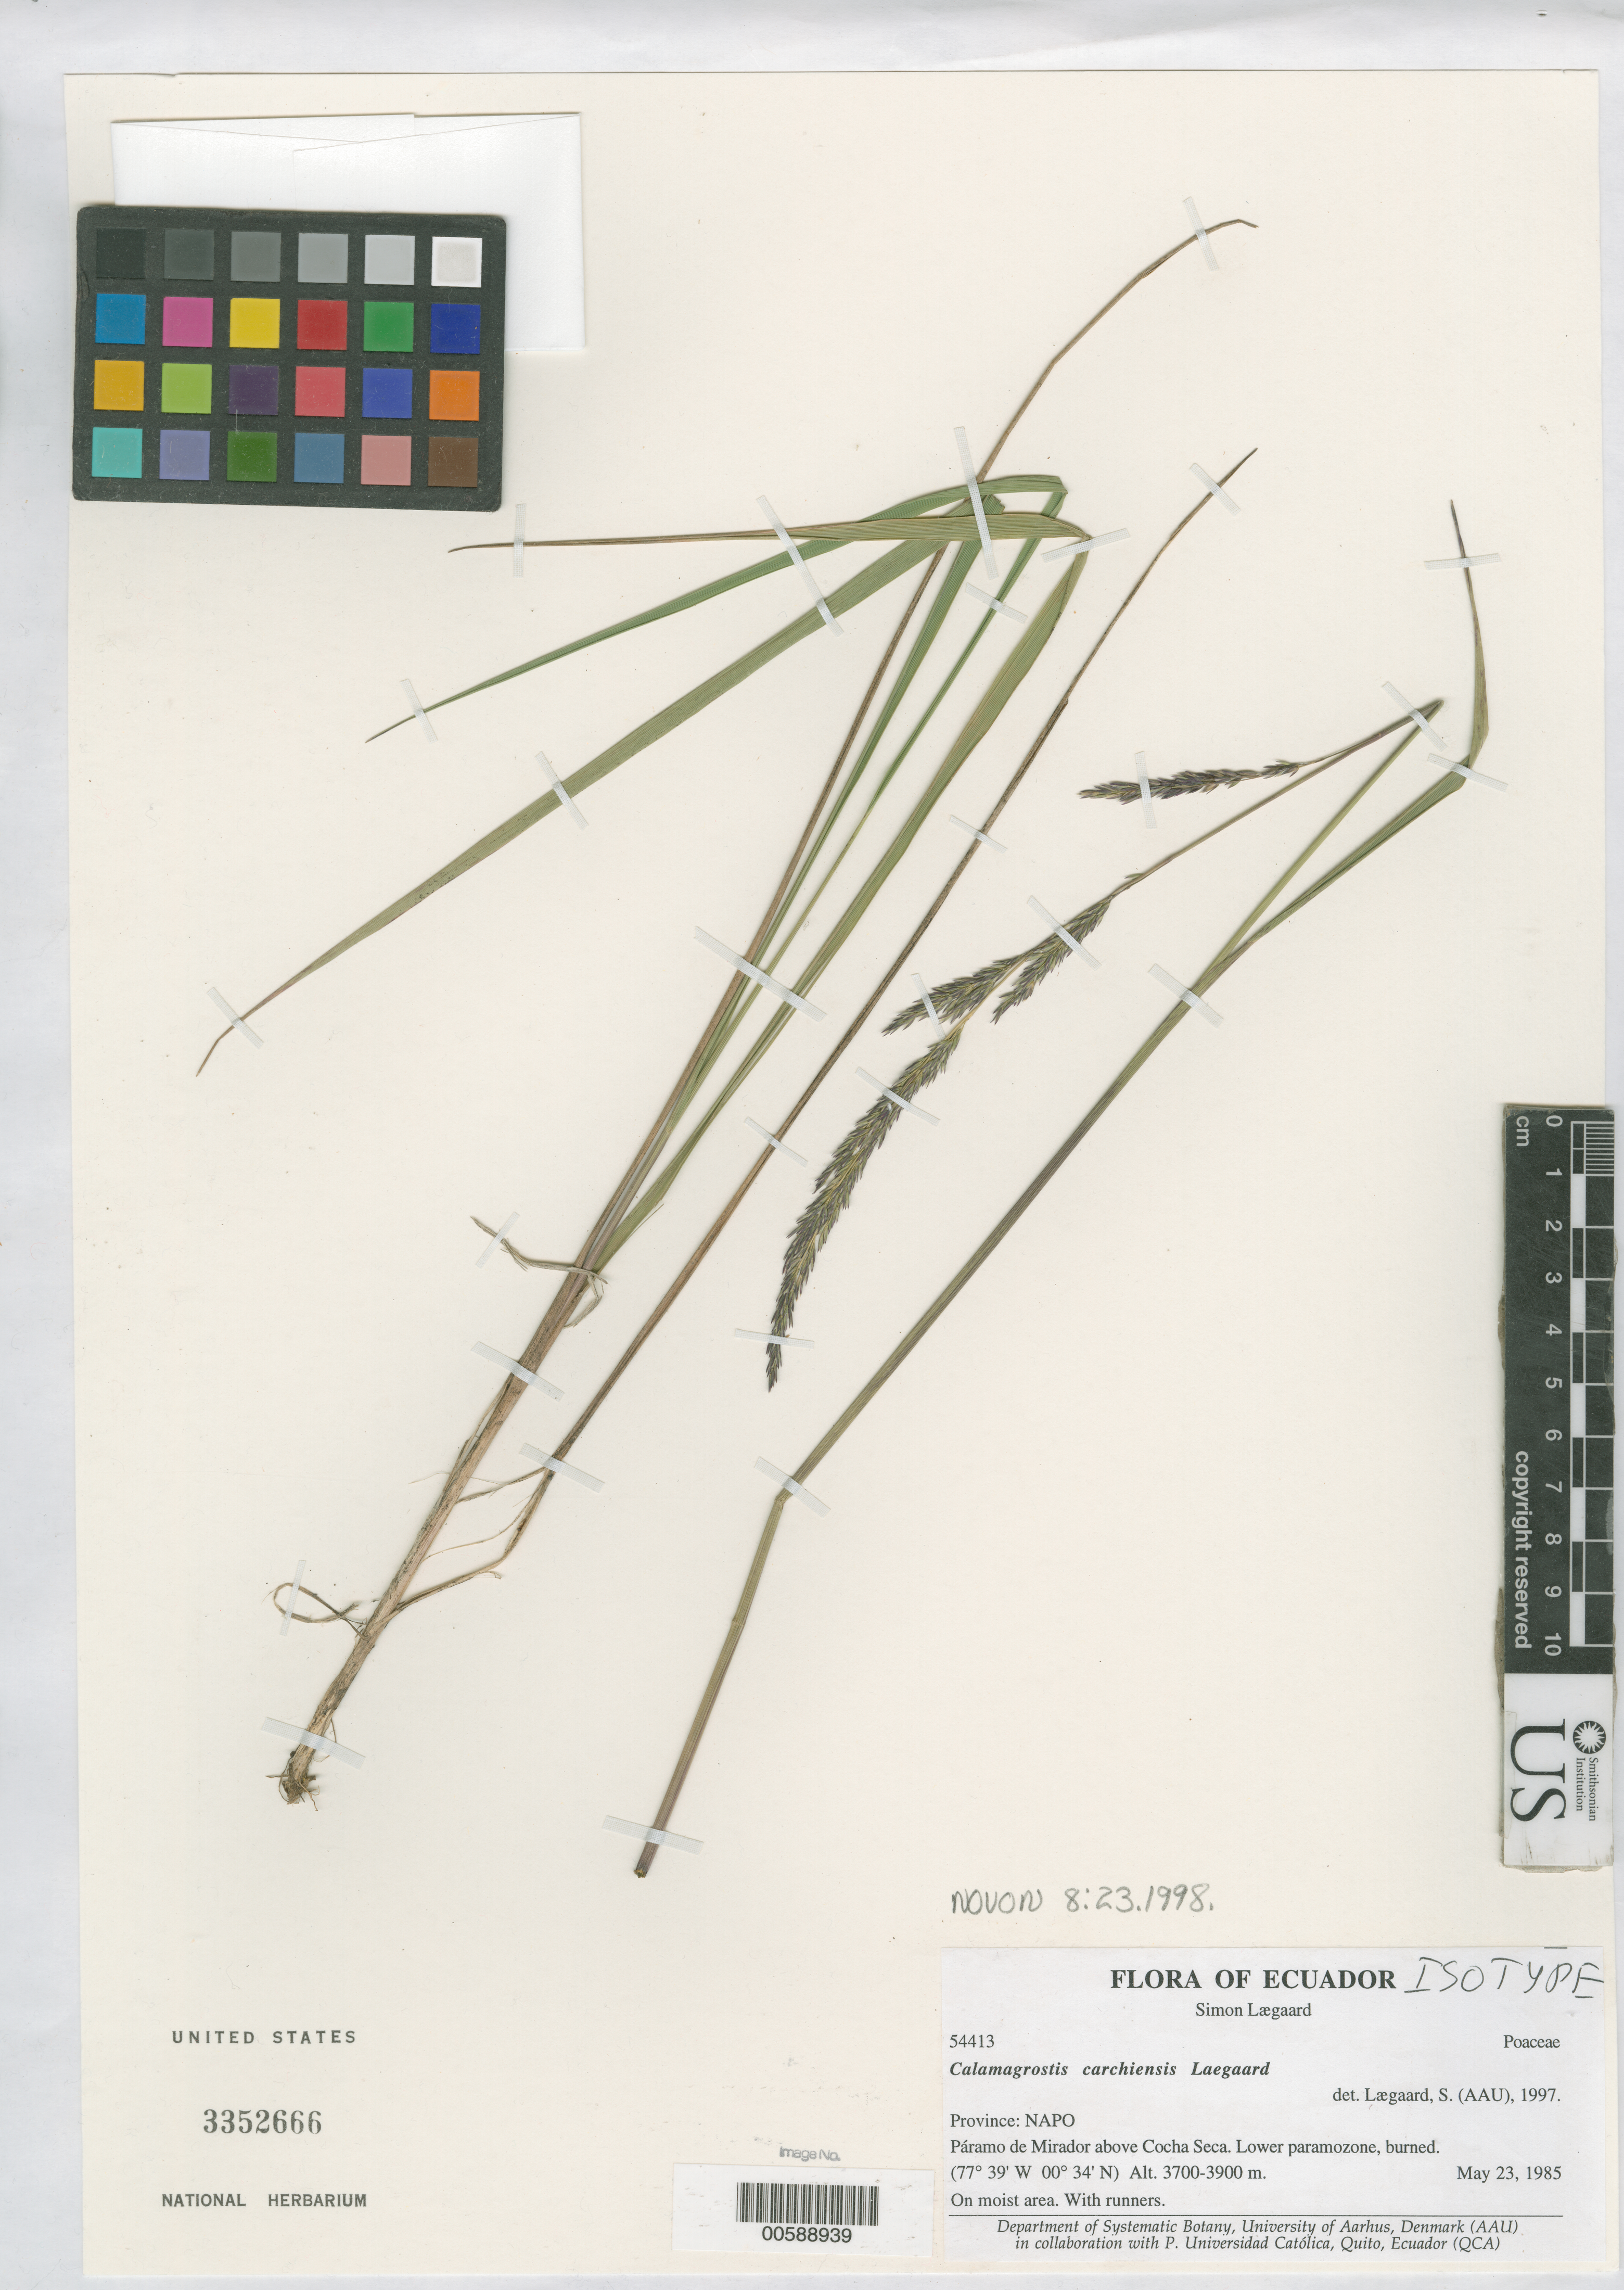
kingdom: Plantae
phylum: Tracheophyta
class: Liliopsida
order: Poales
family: Poaceae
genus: Calamagrostis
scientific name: Calamagrostis carchiensis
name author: Lægaard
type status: Isotype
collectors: S. Lægaard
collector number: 54413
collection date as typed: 23 May 1985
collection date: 1985-05-23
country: Ecuador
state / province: Napo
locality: Paramo de Mirador above Cocha Seca.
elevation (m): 3700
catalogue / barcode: US 3352666